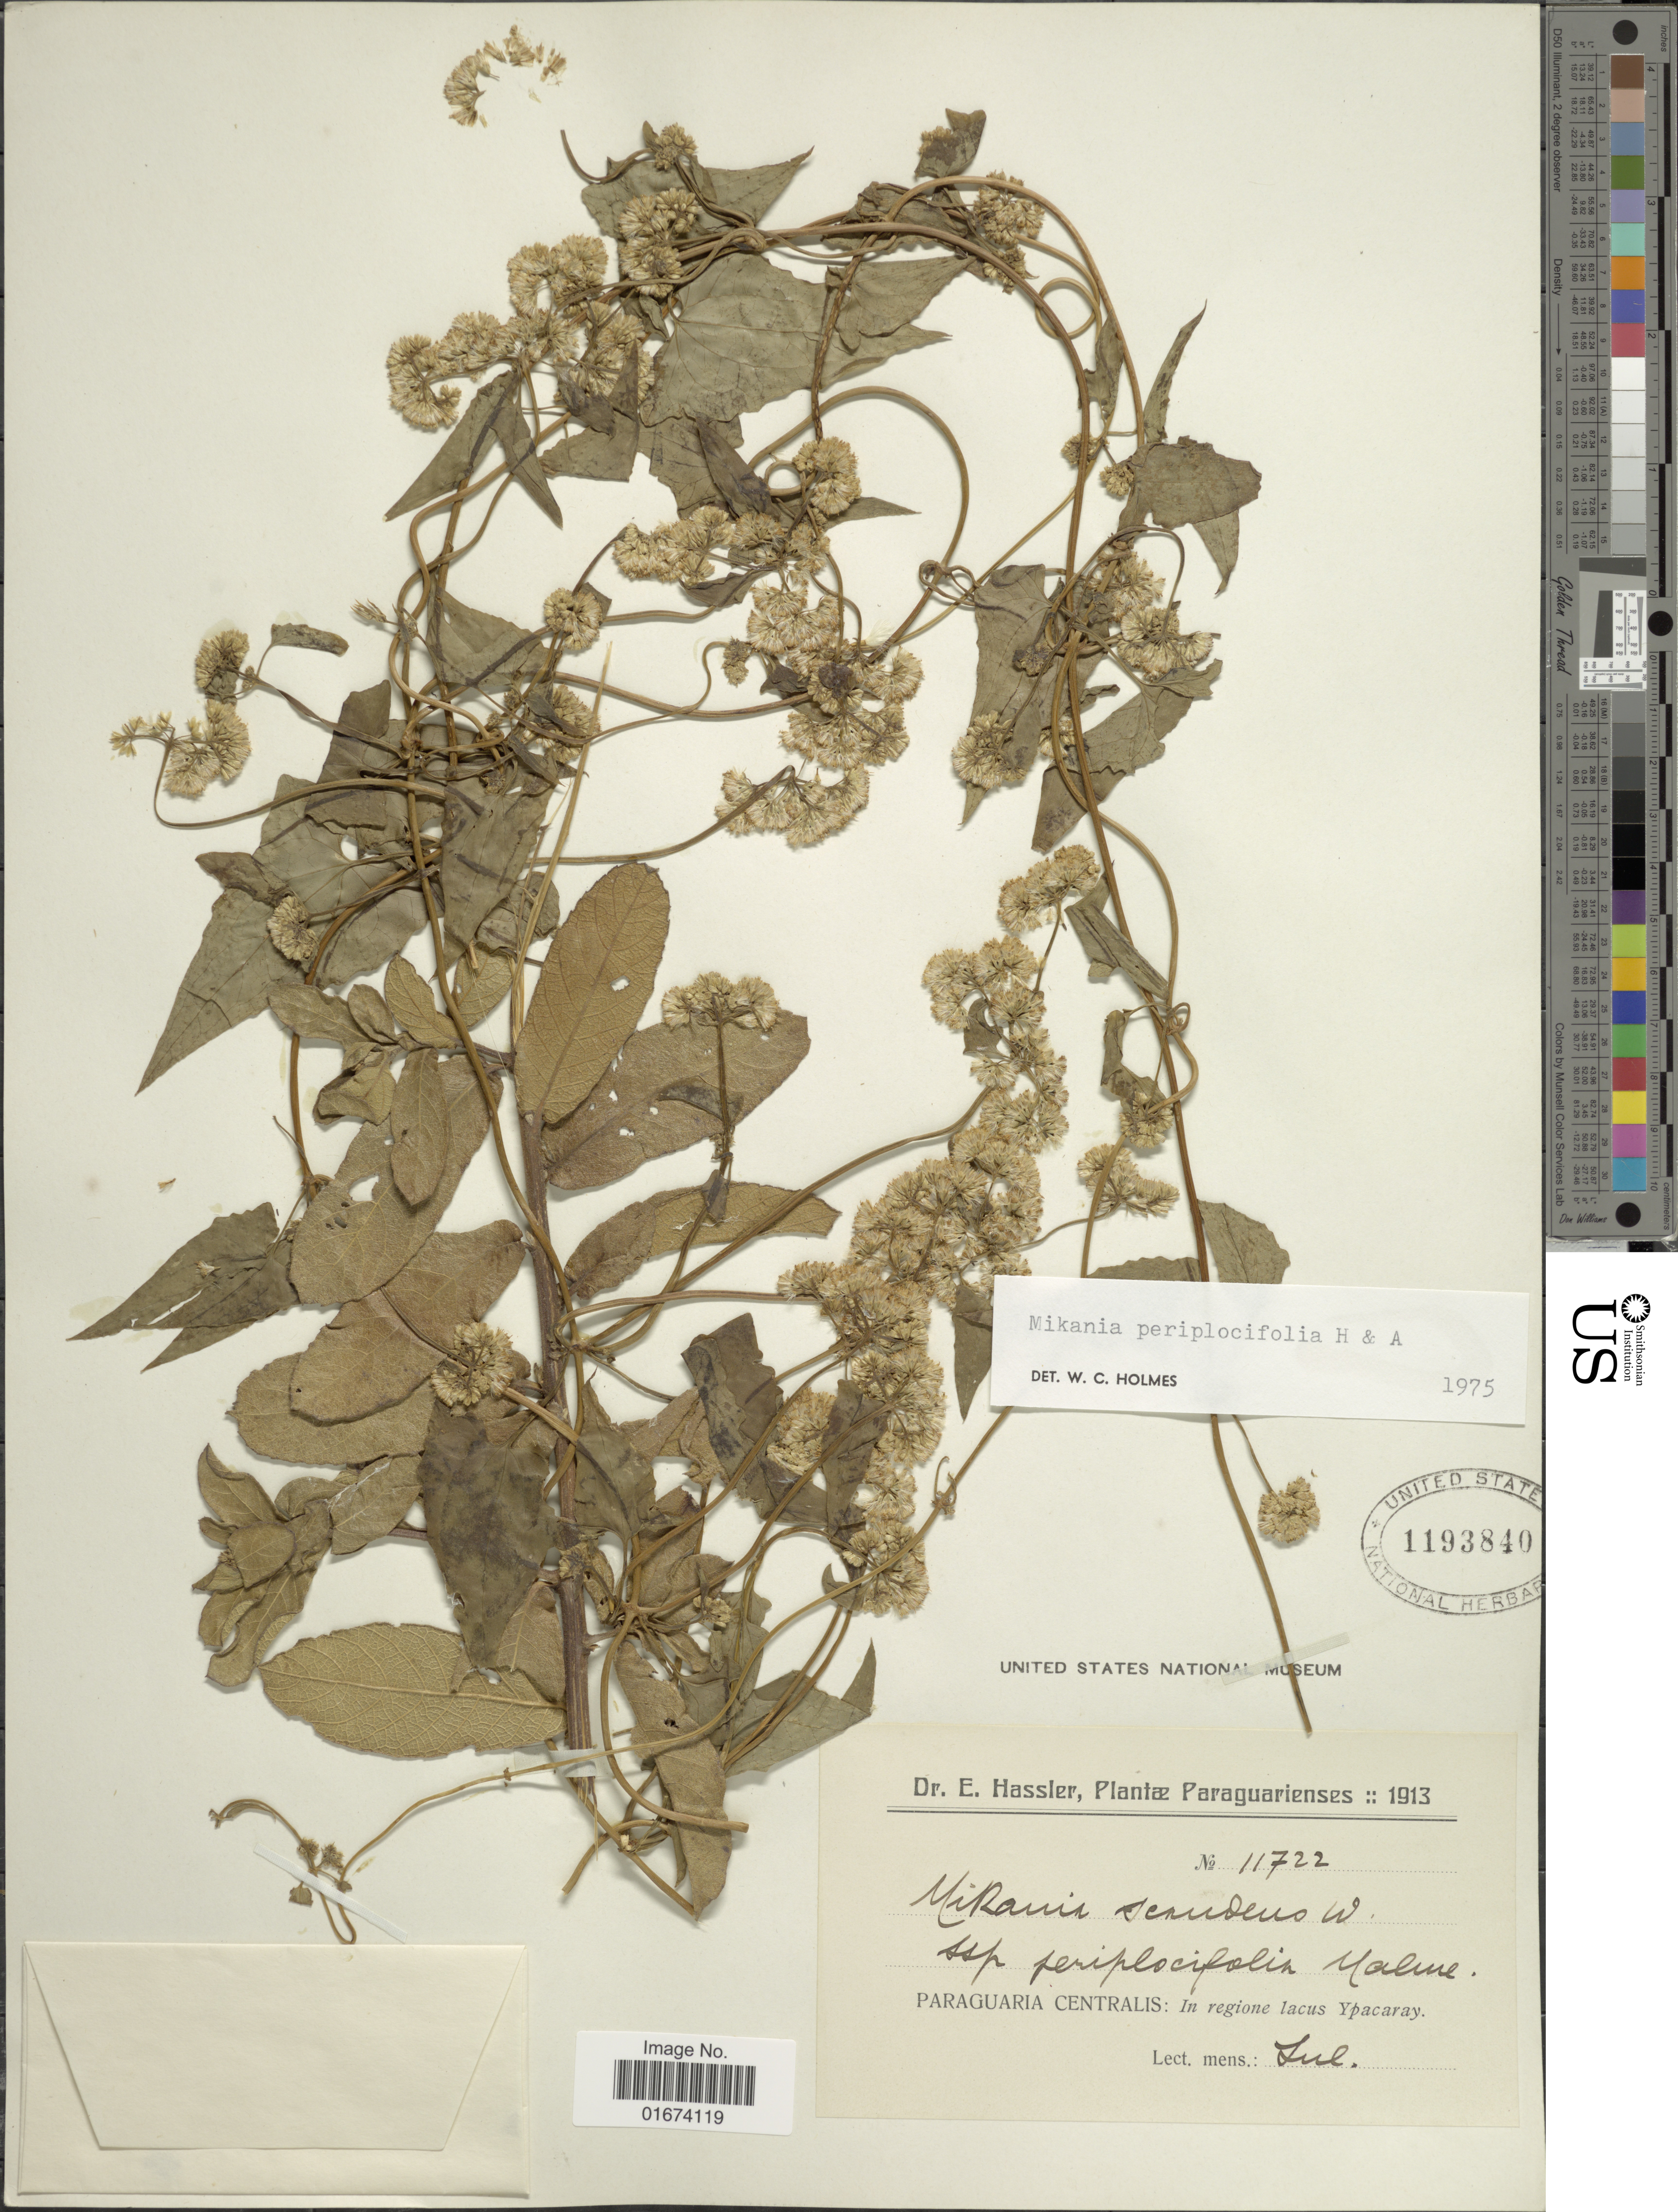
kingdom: Plantae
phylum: Tracheophyta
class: Magnoliopsida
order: Asterales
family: Asteraceae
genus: Mikania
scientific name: Mikania periplocifolia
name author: Hook. & Arn.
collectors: E. Hassler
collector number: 11722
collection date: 1913-07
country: Paraguay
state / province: Central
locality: Paraguaria Centralis: In regione lacus Ypacaray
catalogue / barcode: US 1193840